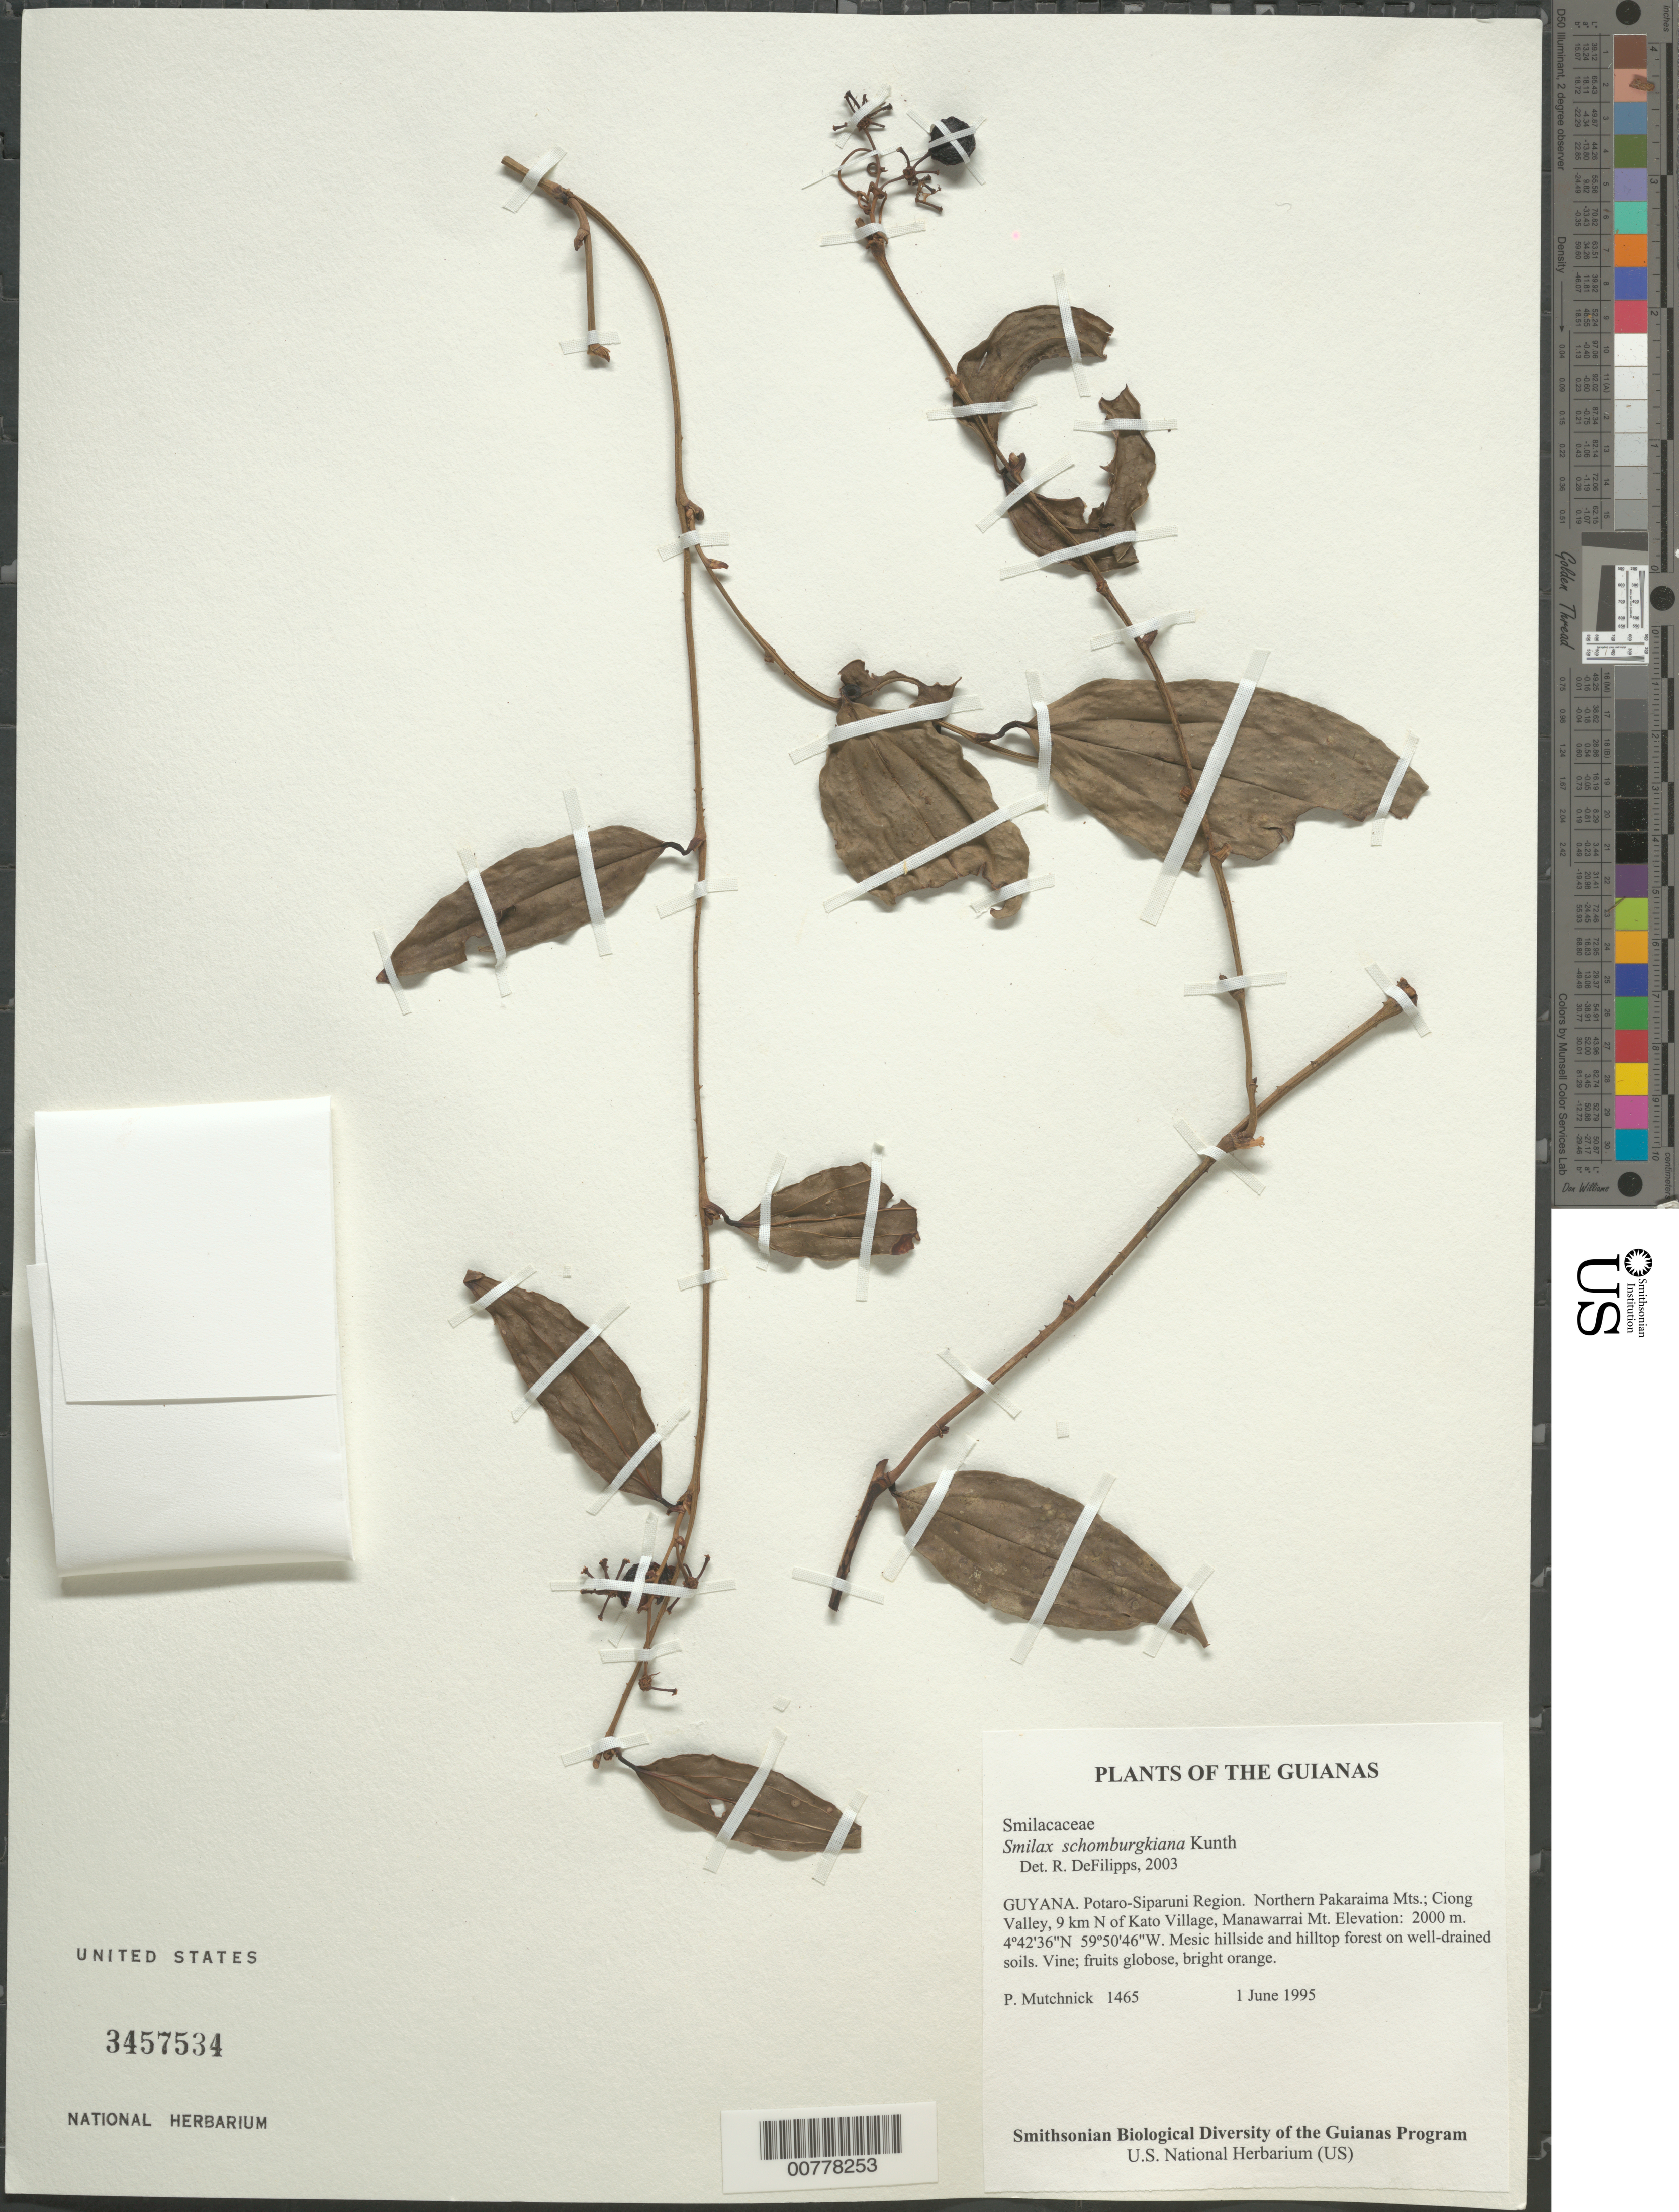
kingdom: Plantae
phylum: Tracheophyta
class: Liliopsida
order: Liliales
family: Smilacaceae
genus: Smilax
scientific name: Smilax schomburgkiana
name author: Kunth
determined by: DeFilipps, R. A.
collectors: P. Mutchnick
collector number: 1465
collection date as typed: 1 June 1995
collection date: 1995-06-01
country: Guyana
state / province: Potaro-Siparuni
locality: Northern Pakaraima Mts.; Ciong Valley, 9 km N of Kato Village, Manawarrai Mt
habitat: Mesic hillside and hilltop forest on well-drained soils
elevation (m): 2000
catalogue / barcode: US 3457534